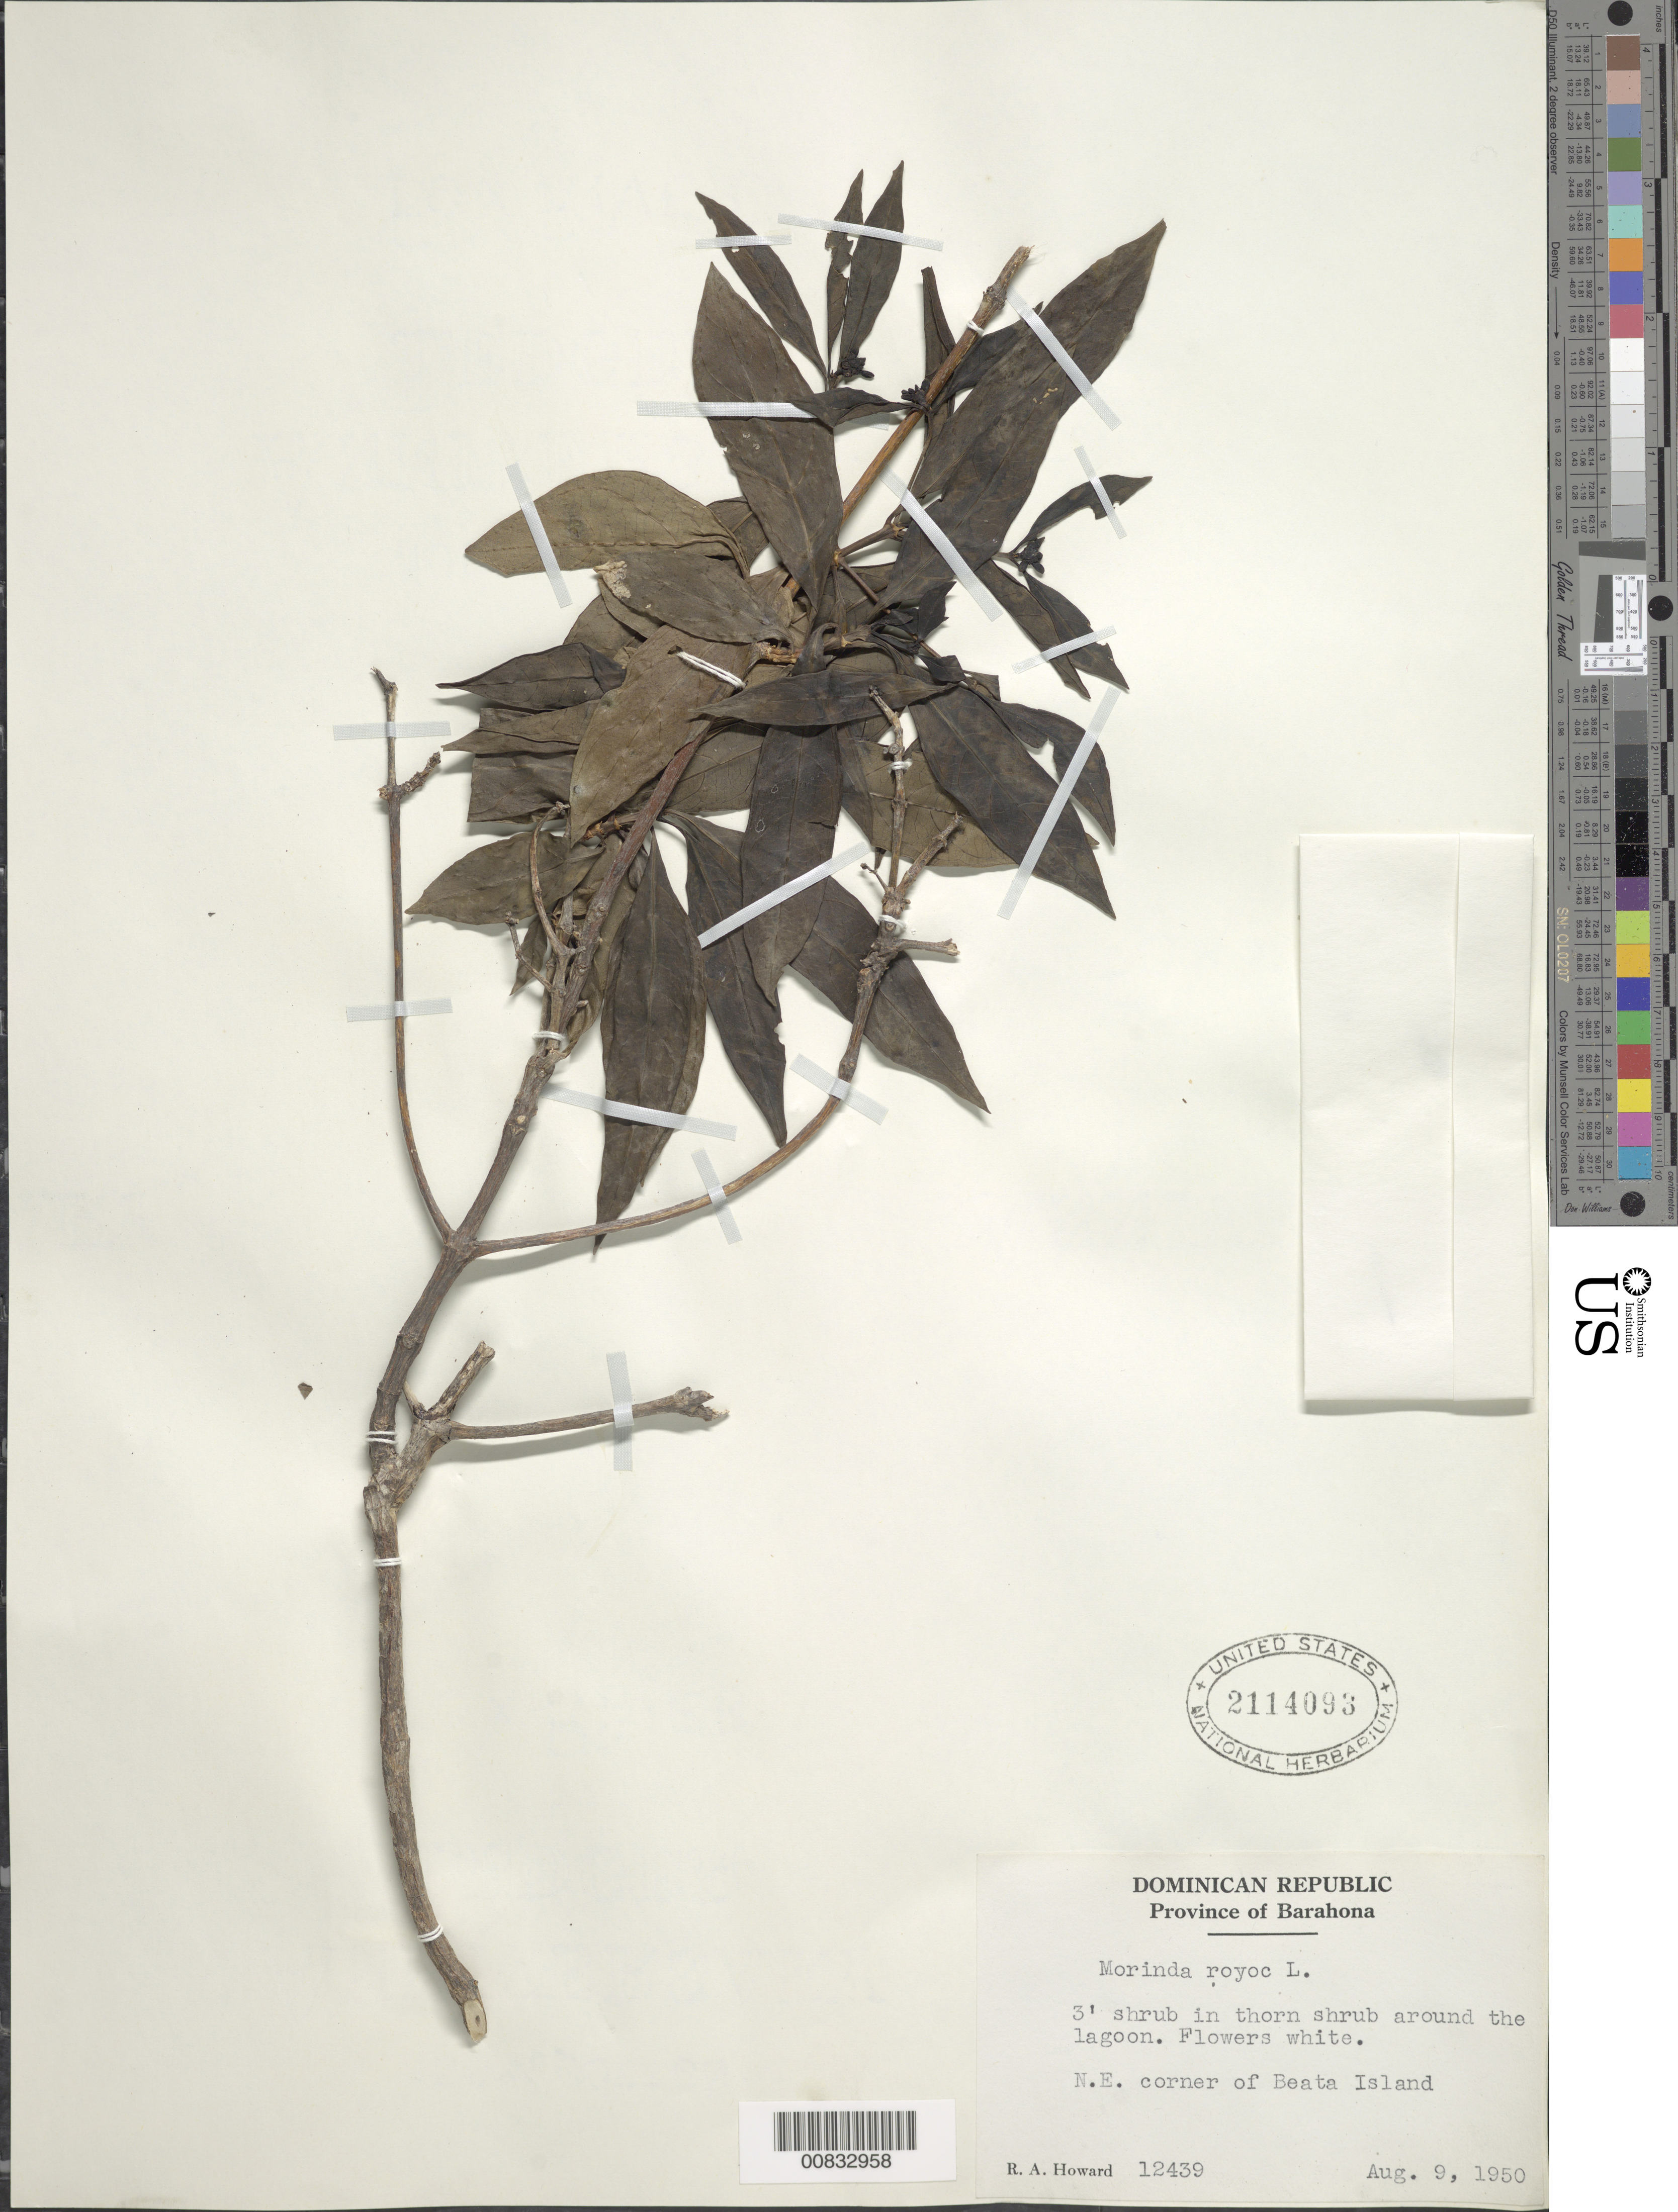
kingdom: Plantae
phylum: Tracheophyta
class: Magnoliopsida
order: Gentianales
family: Rubiaceae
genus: Morinda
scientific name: Morinda royoc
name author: L.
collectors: R. A. Howard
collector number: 12439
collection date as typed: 09 Aug 1950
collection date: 1950-08-09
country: Dominican Republic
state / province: Barahona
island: Isla Beata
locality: NE corner of Isla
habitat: In thorn shrub around the lagoon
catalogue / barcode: US 2114093